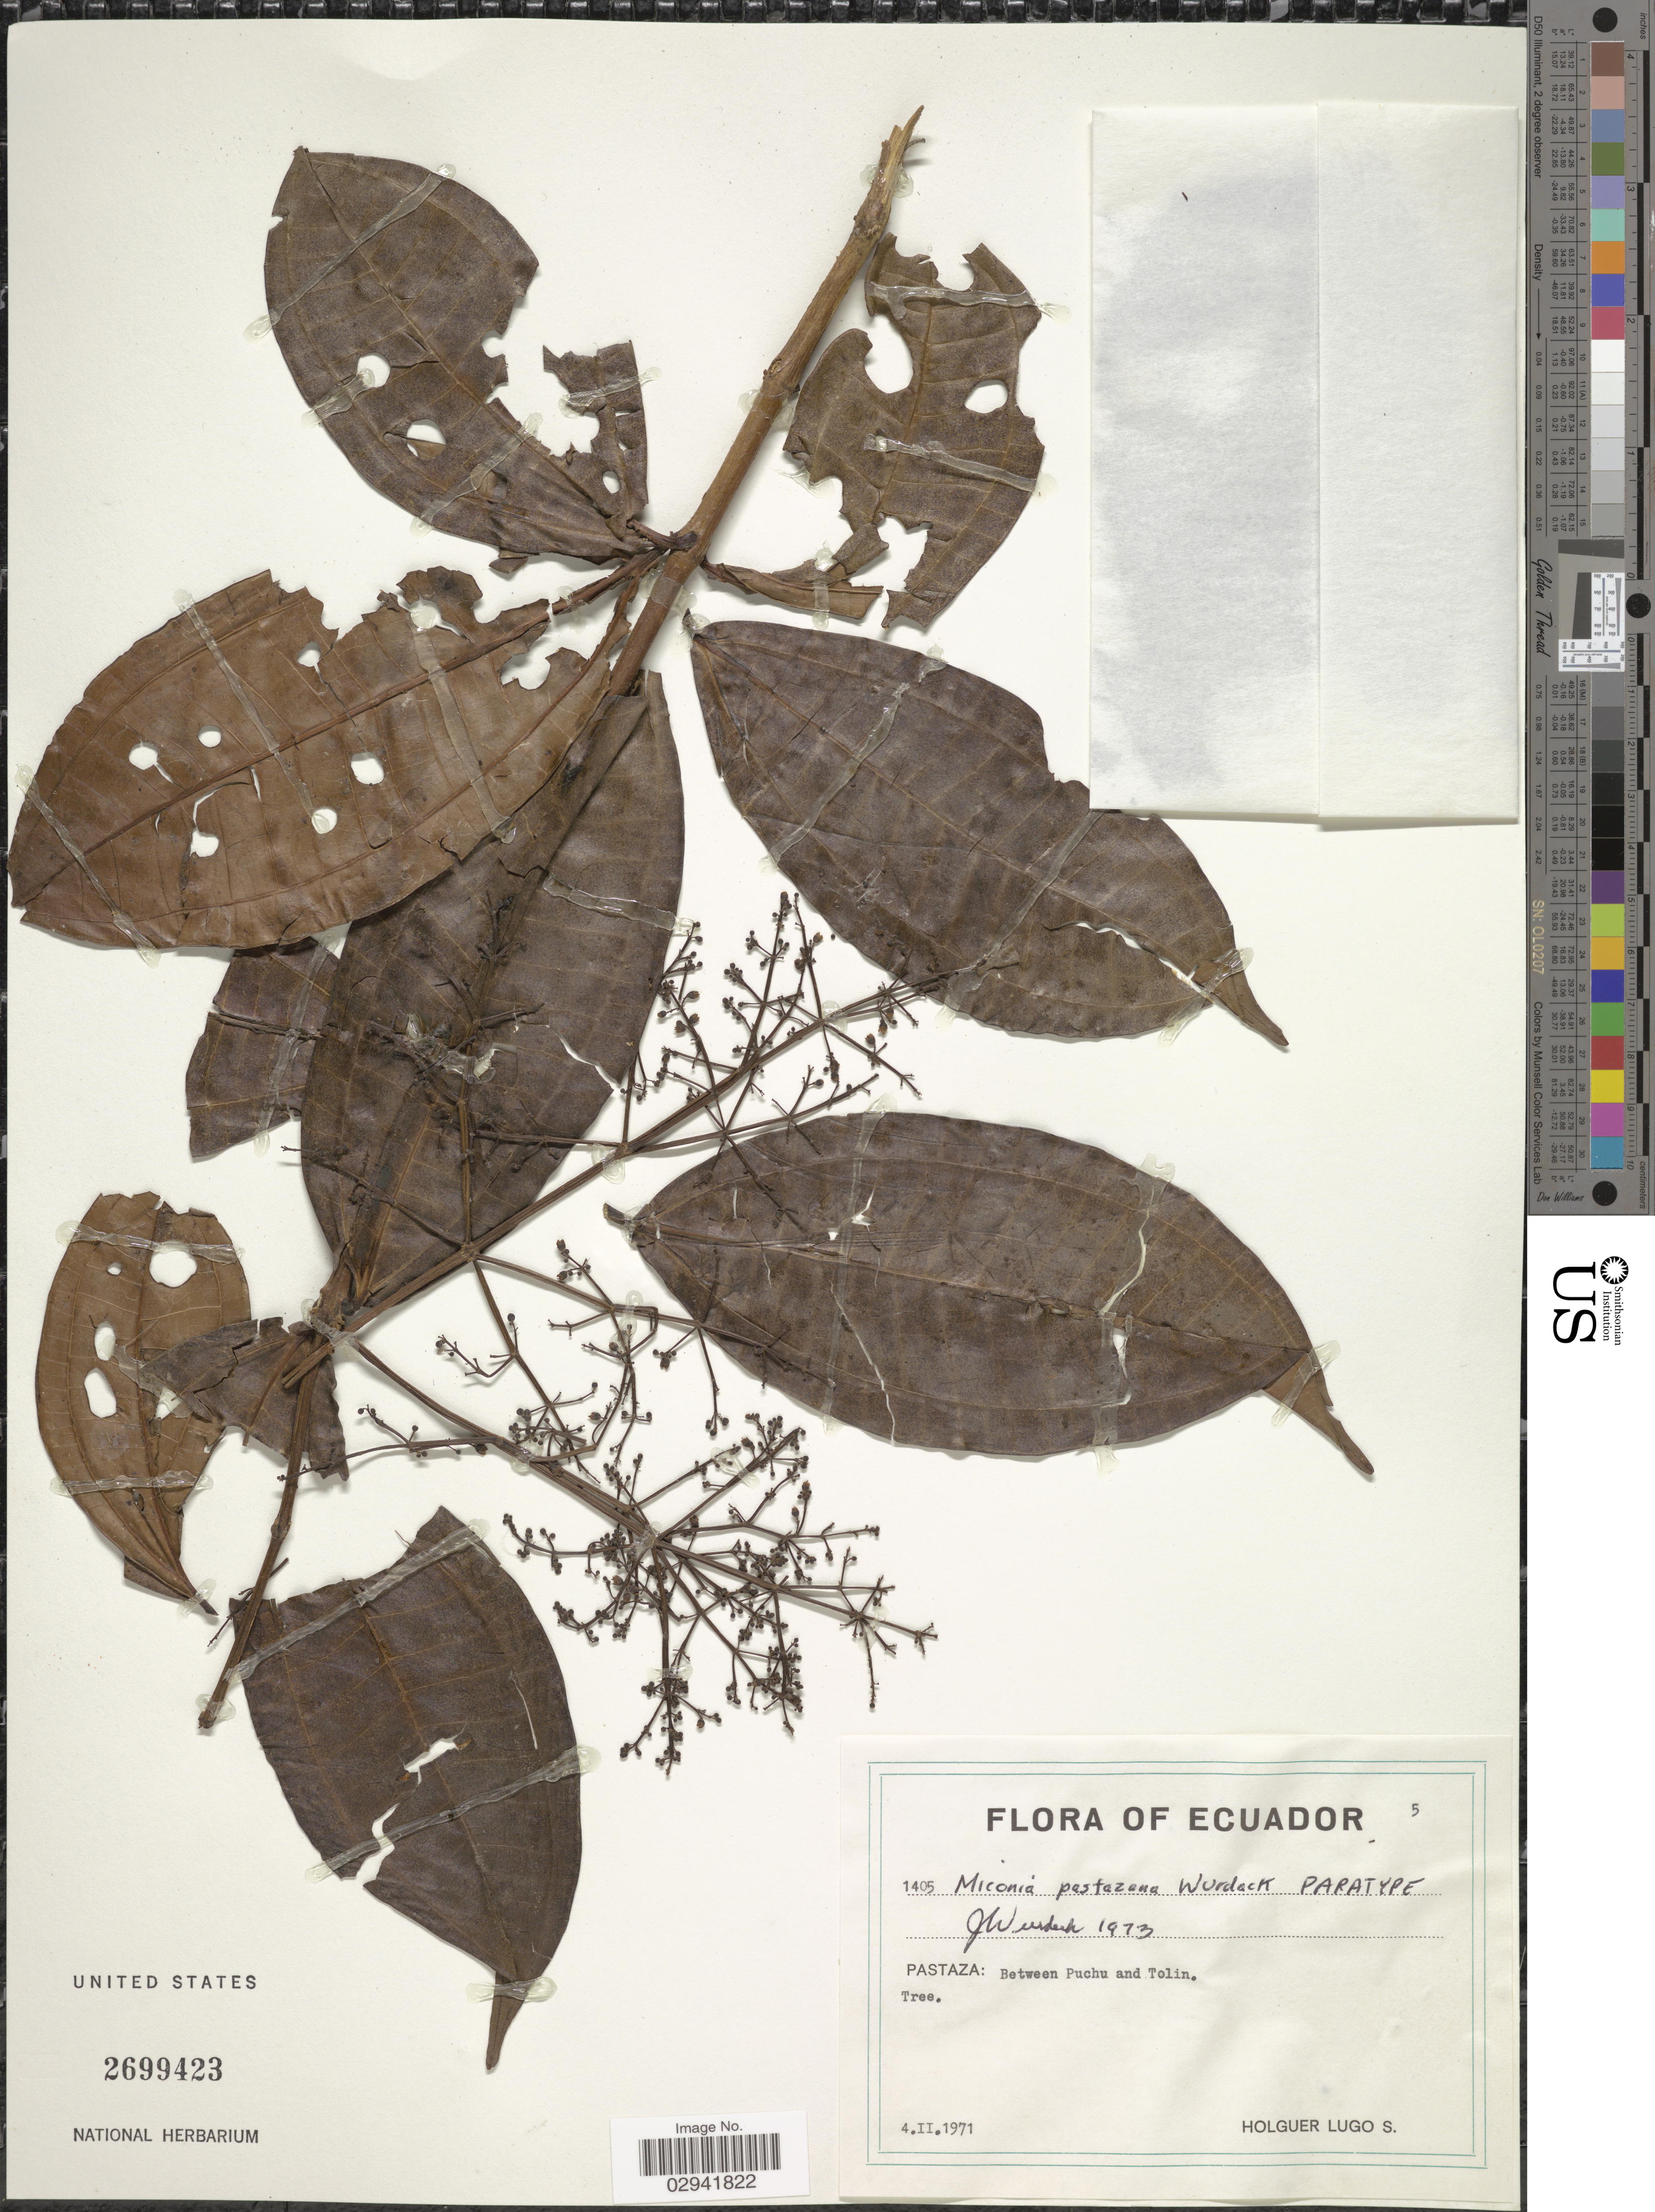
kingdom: Plantae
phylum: Tracheophyta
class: Magnoliopsida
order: Myrtales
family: Melastomataceae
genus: Miconia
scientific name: Miconia pastazana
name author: Wurdack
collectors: H. Lugo S.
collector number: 1405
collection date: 1971-02-04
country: Ecuador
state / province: Pastaza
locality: Between Puchu and Tolin.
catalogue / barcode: US 2699423